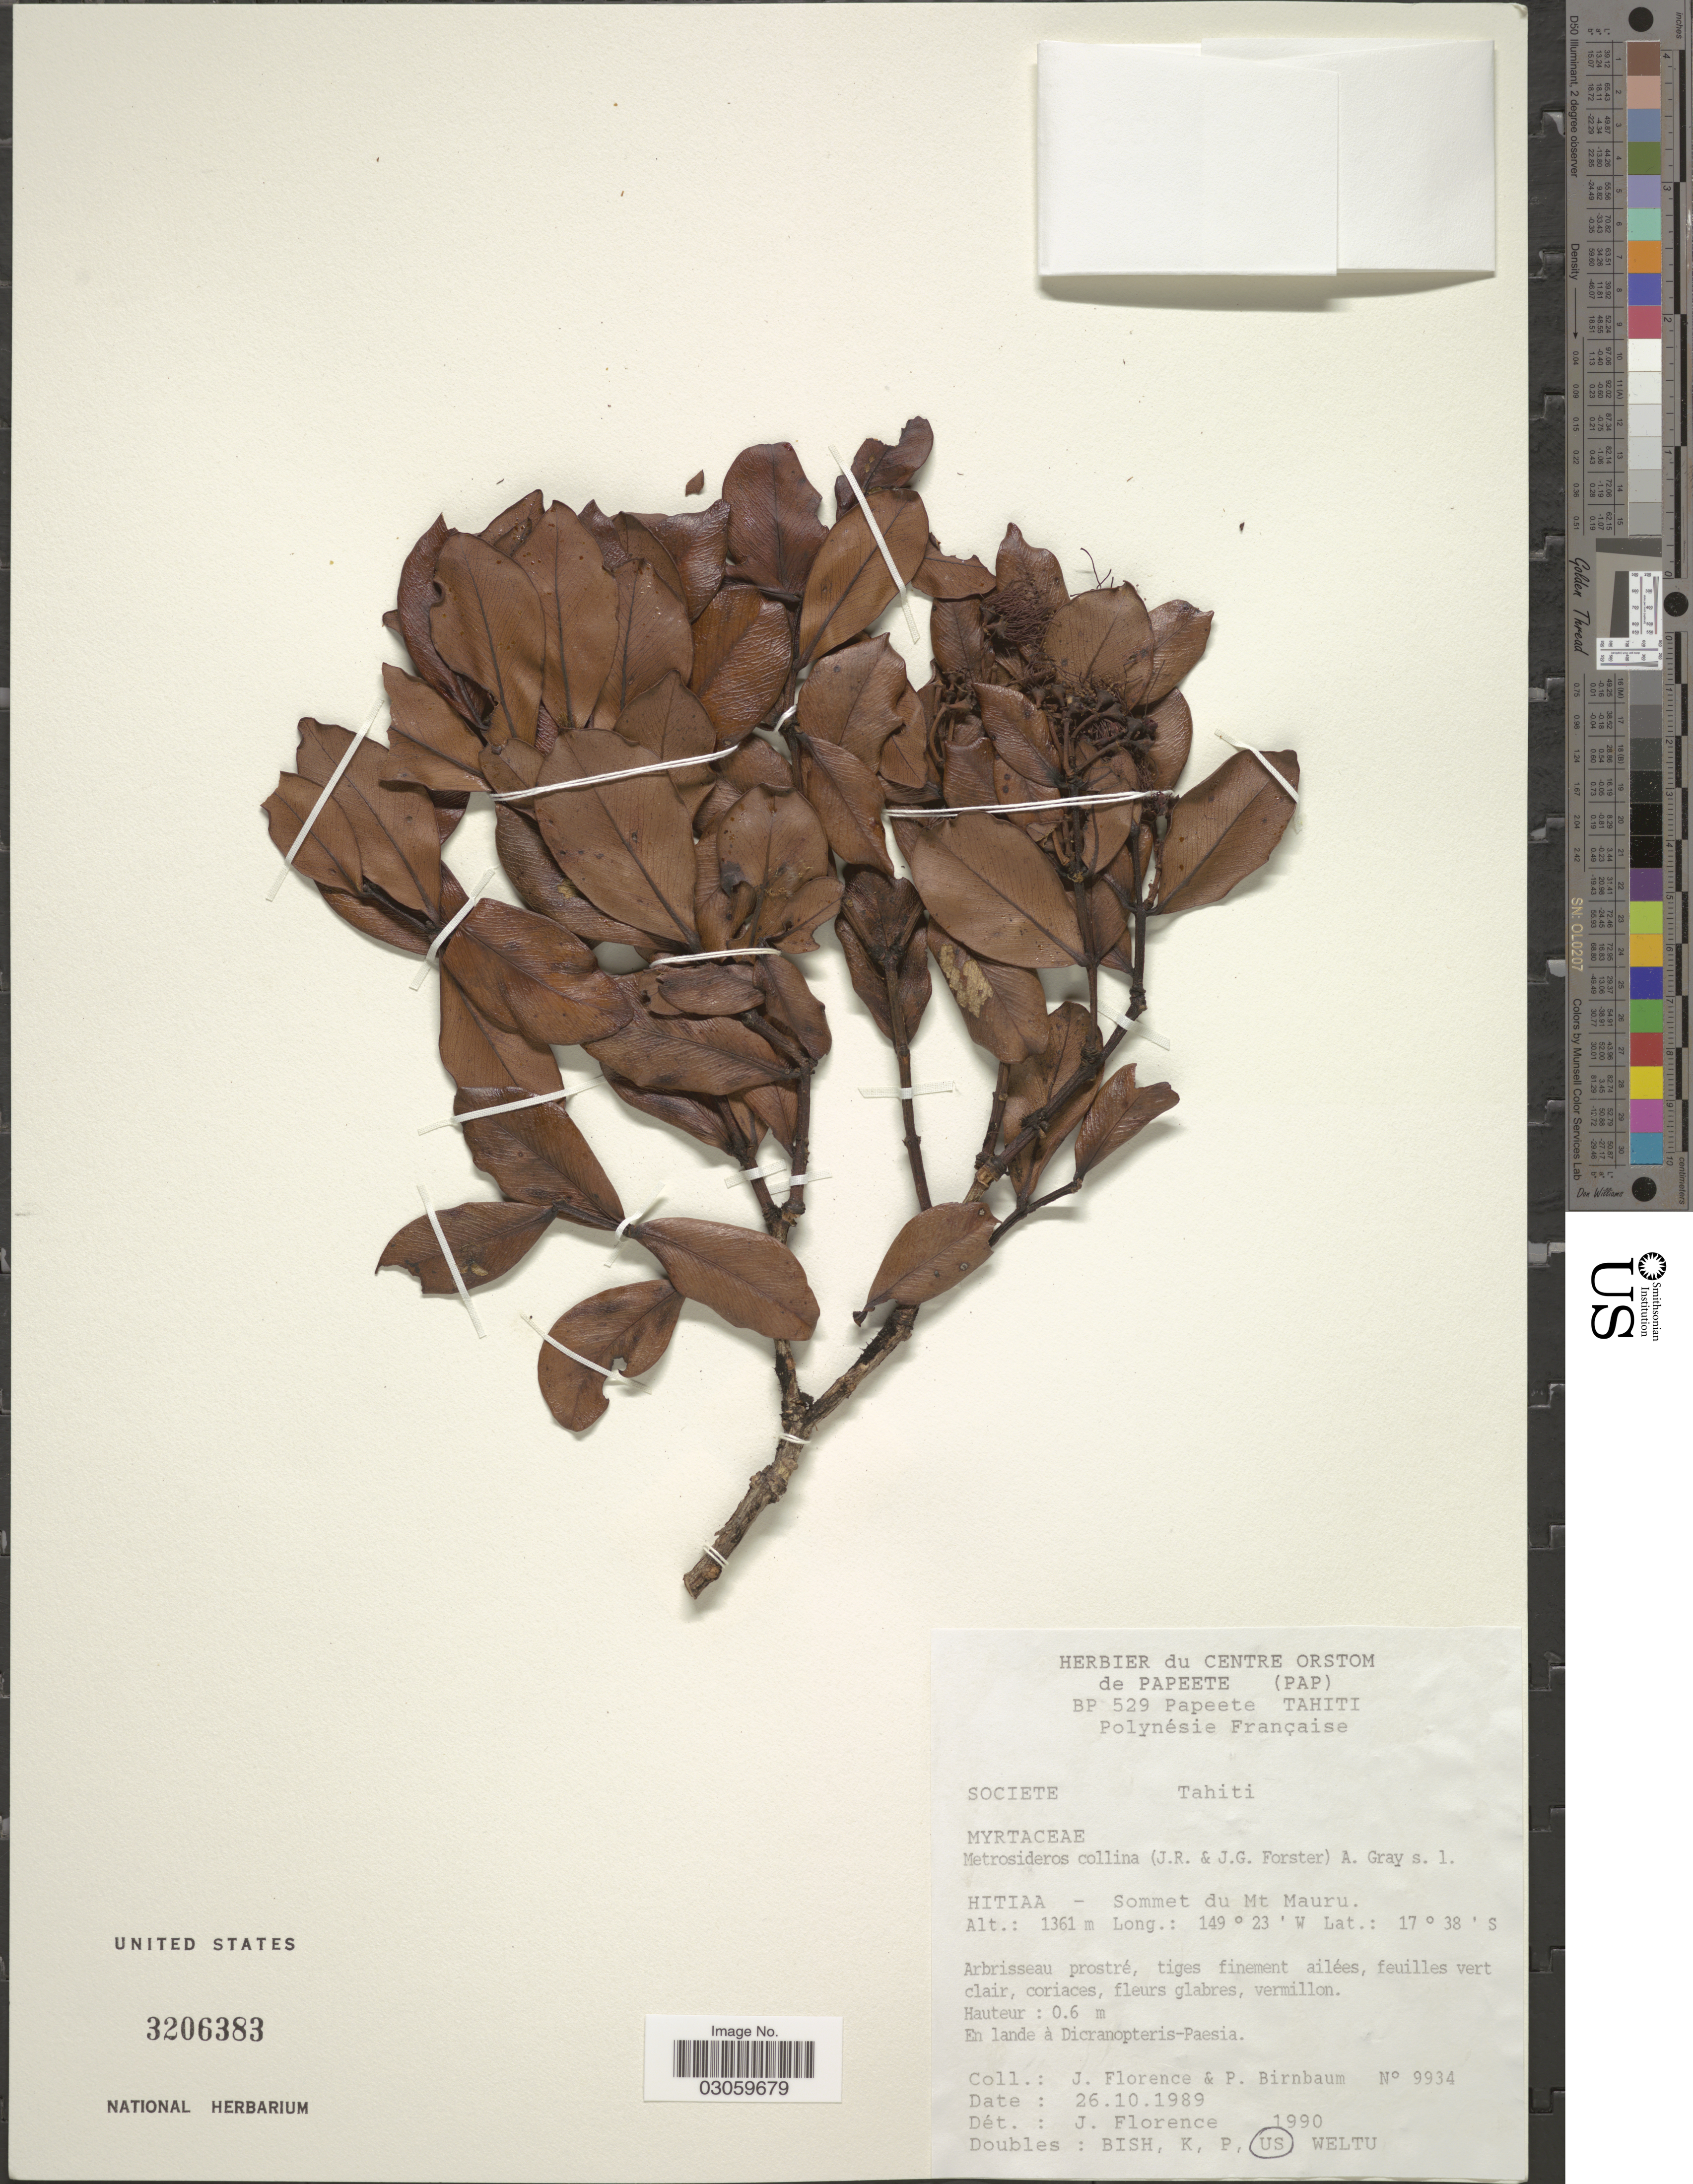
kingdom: Plantae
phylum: Tracheophyta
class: Magnoliopsida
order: Myrtales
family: Myrtaceae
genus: Metrosideros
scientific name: Metrosideros collina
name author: (J.R. Forst. & G. Forst.) A. Gray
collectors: J. Florence & P. Birnbaum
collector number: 9934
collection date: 1989-10-26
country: French Polynesia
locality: Societe. Tahiti. Hitiaa - Sommet du Mt Mauru.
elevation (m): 1361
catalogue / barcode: US 3206383